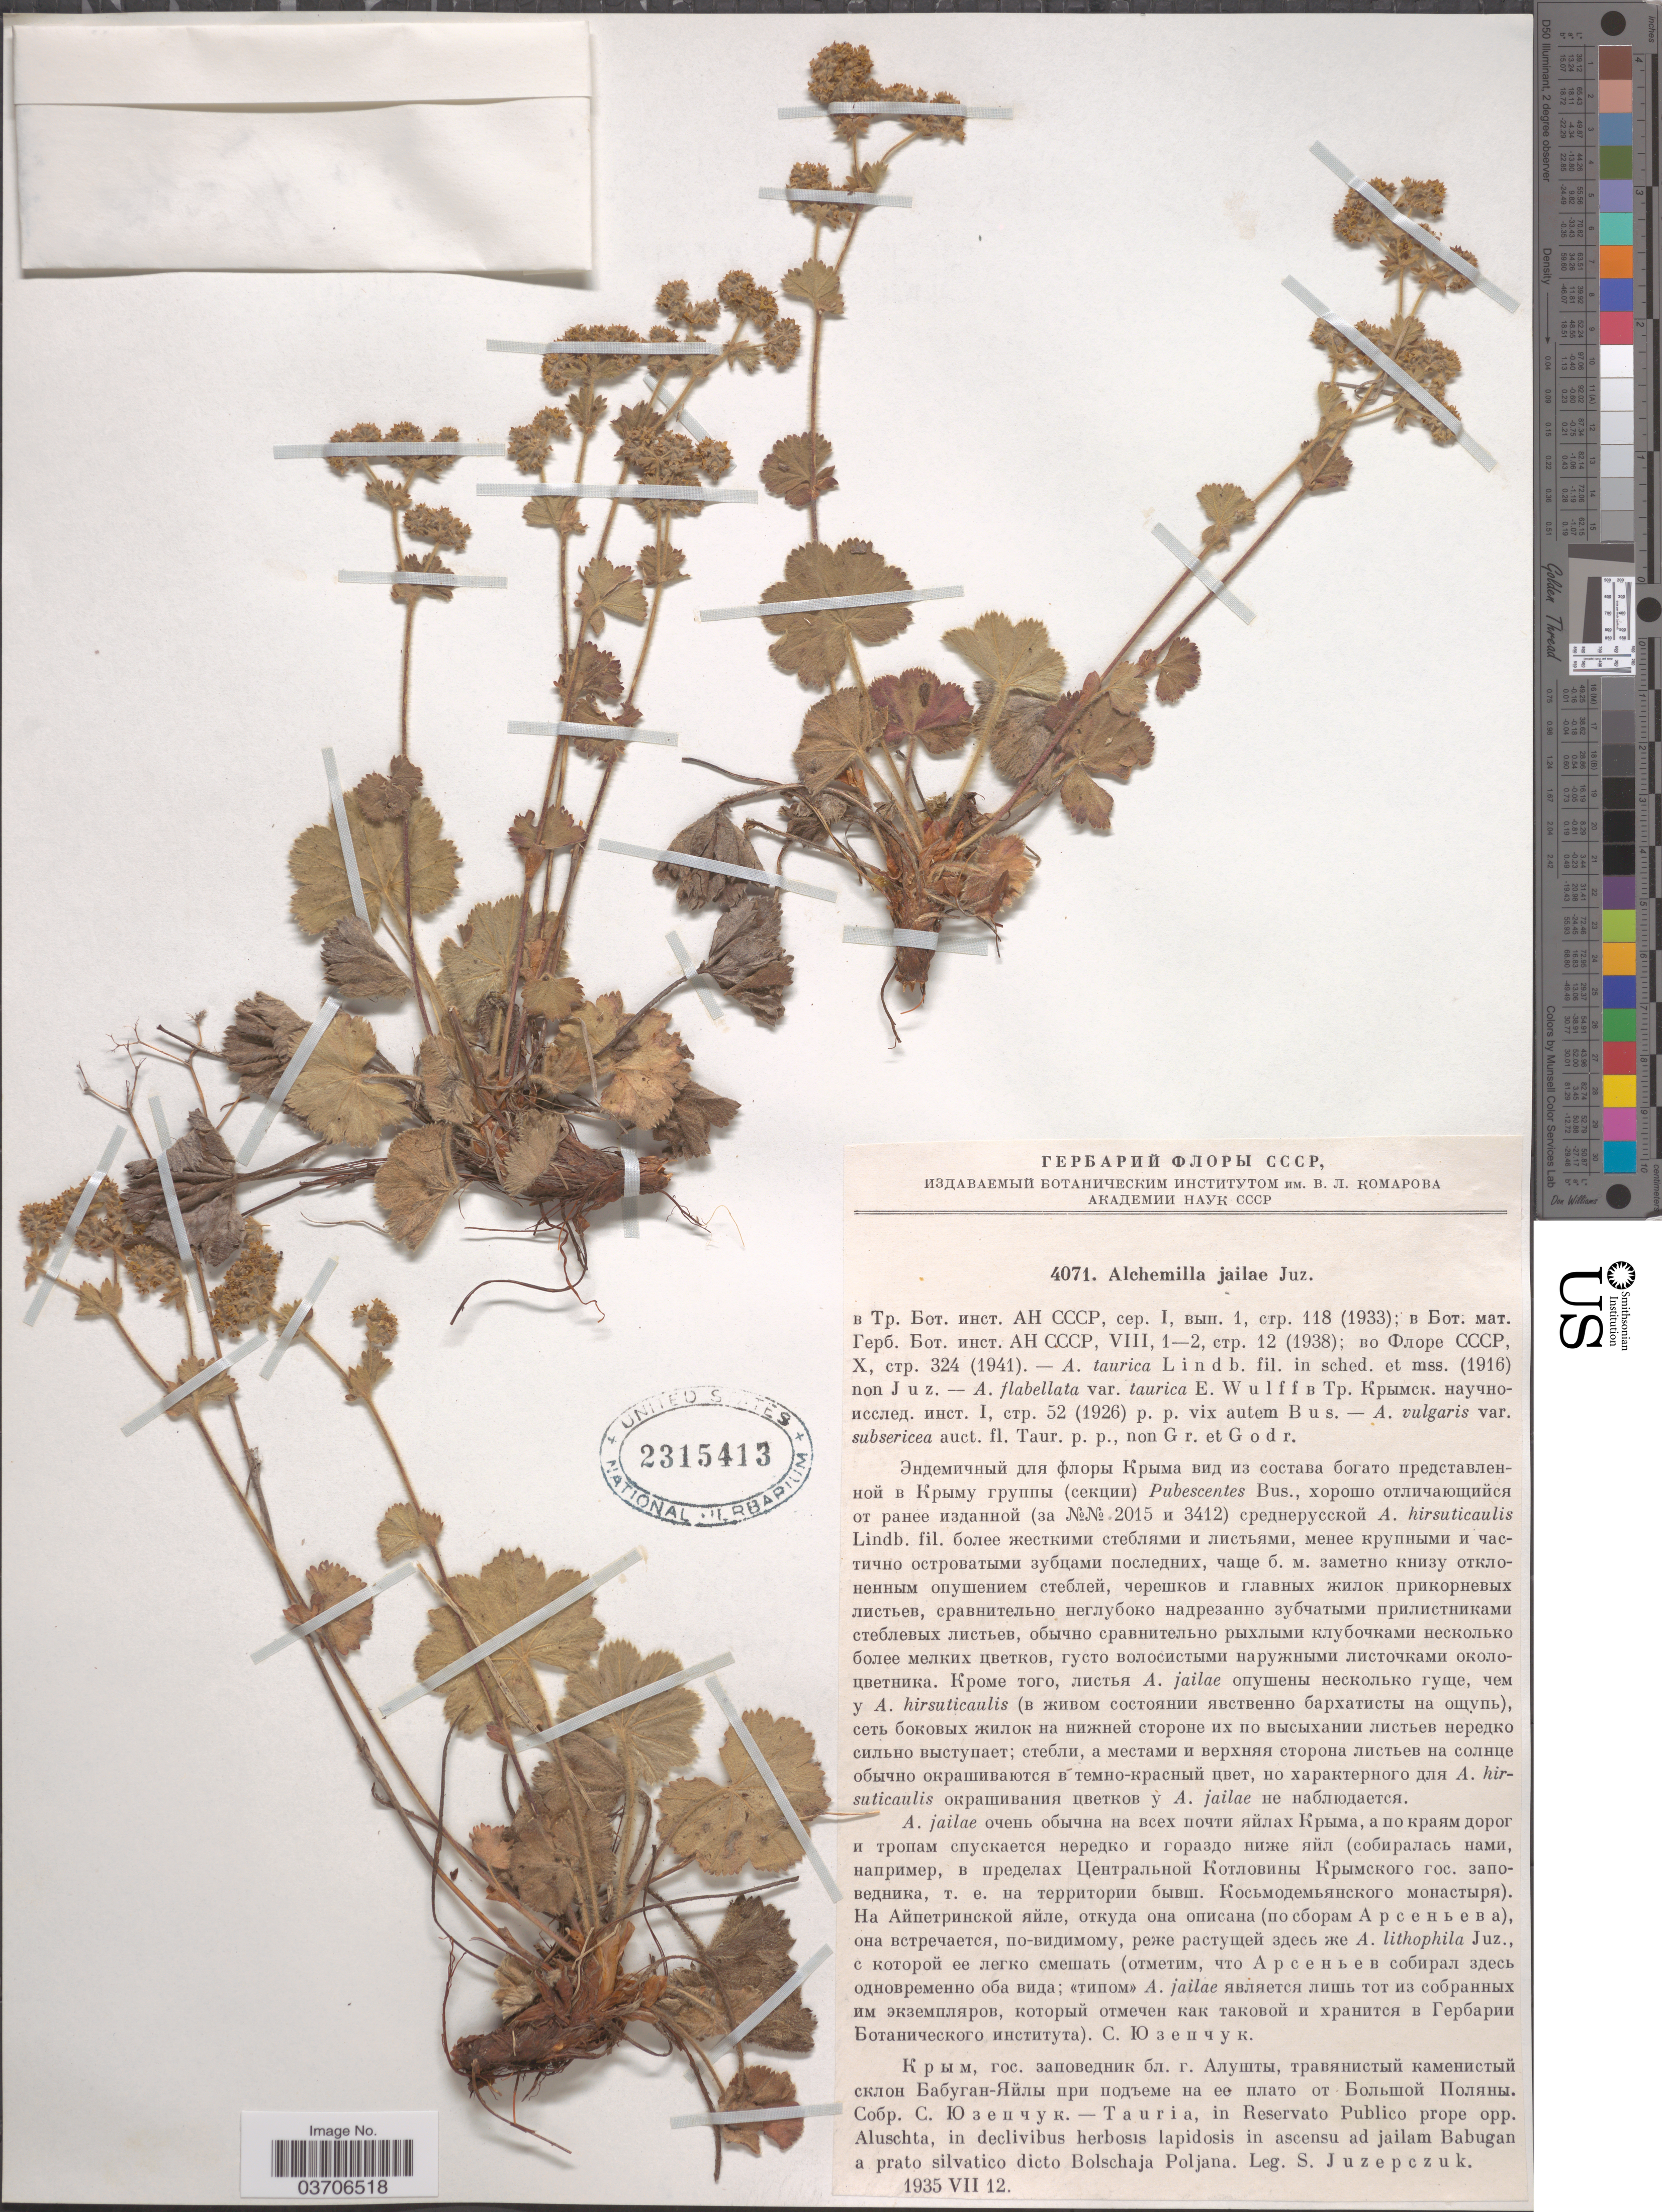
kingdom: Plantae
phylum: Tracheophyta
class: Magnoliopsida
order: Rosales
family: Rosaceae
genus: Alchemilla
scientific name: Alchemilla jailae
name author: Juz.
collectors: S. V. Juzepczuk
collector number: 4071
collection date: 1935-07-12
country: Ukraine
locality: Tauria, in Reservato Publico prope opp. Aluschta, in declivibus herbosis lapidosis in ascensu ad jailam Babugan a prato silvatico dicto Bolschaja Poljana.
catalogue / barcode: US 2315413